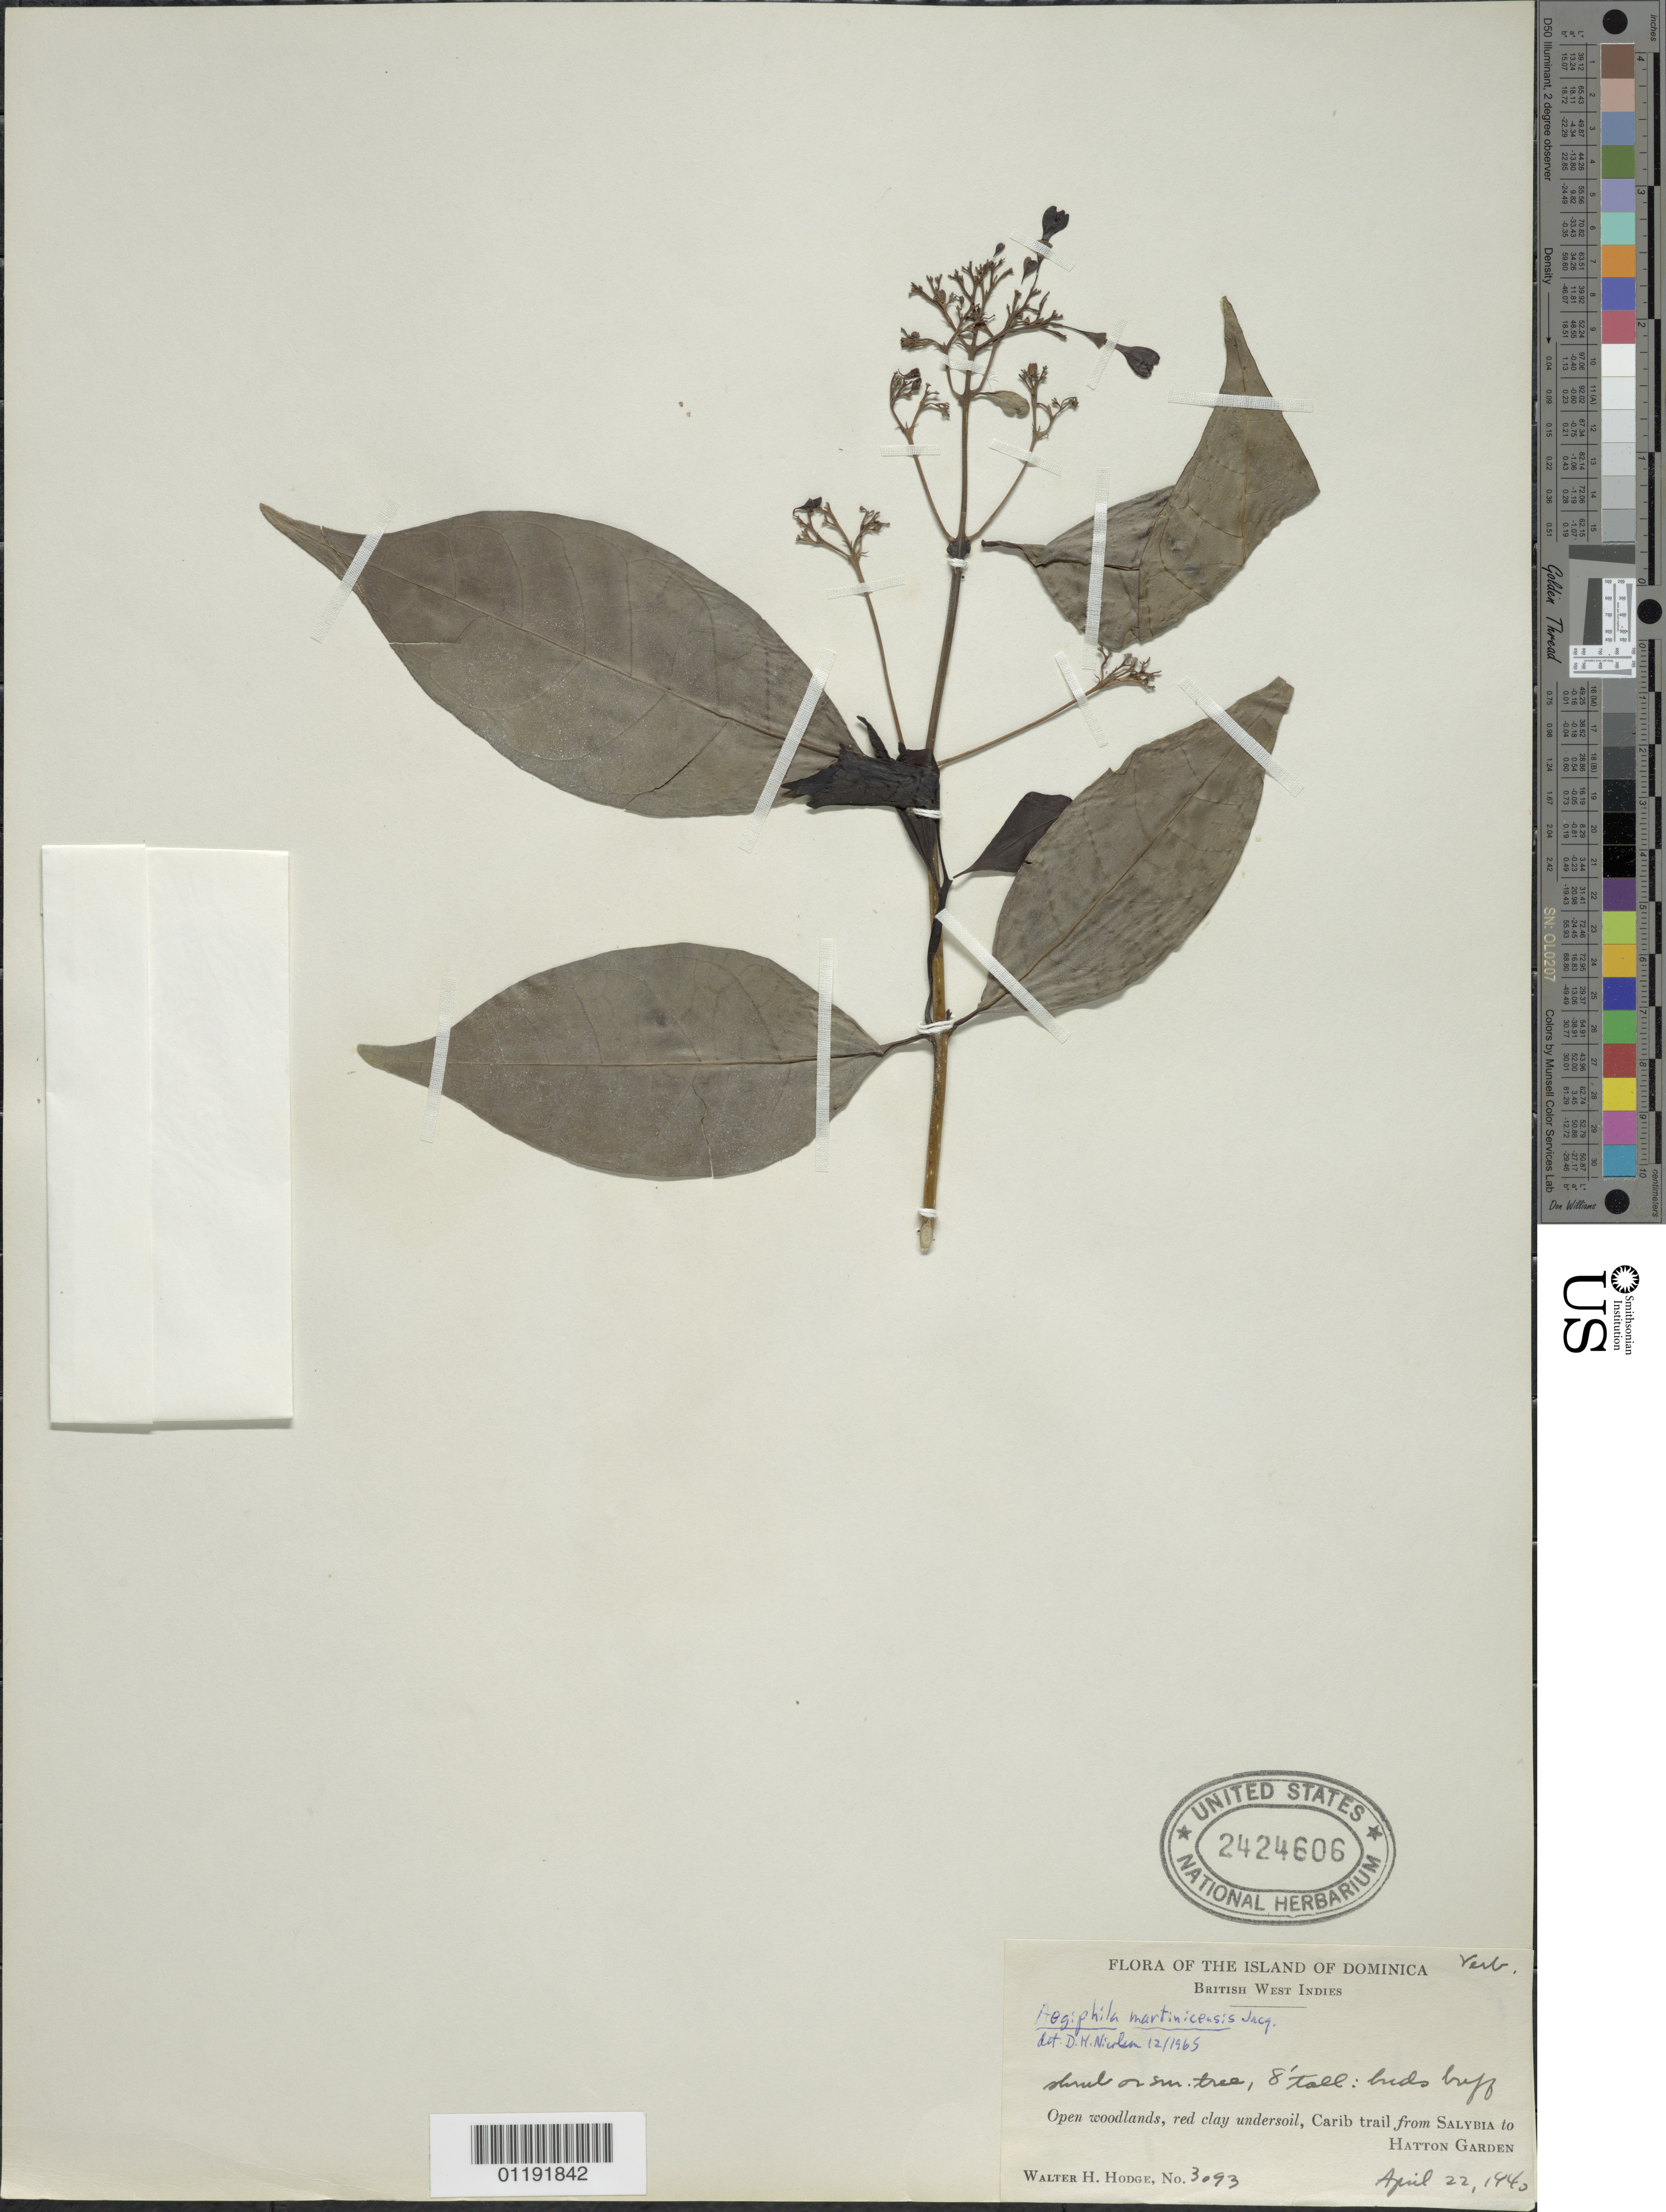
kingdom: Plantae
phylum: Tracheophyta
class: Magnoliopsida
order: Lamiales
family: Lamiaceae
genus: Aegiphila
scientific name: Aegiphila martinicensis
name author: Jacq.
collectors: W. Hodge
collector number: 3093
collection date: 1940-04-22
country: Dominica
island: Dominica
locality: Carib trail from Salybia to Hatton Garden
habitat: Open woodlands, red clay undersoil, trail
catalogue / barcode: US 2424606